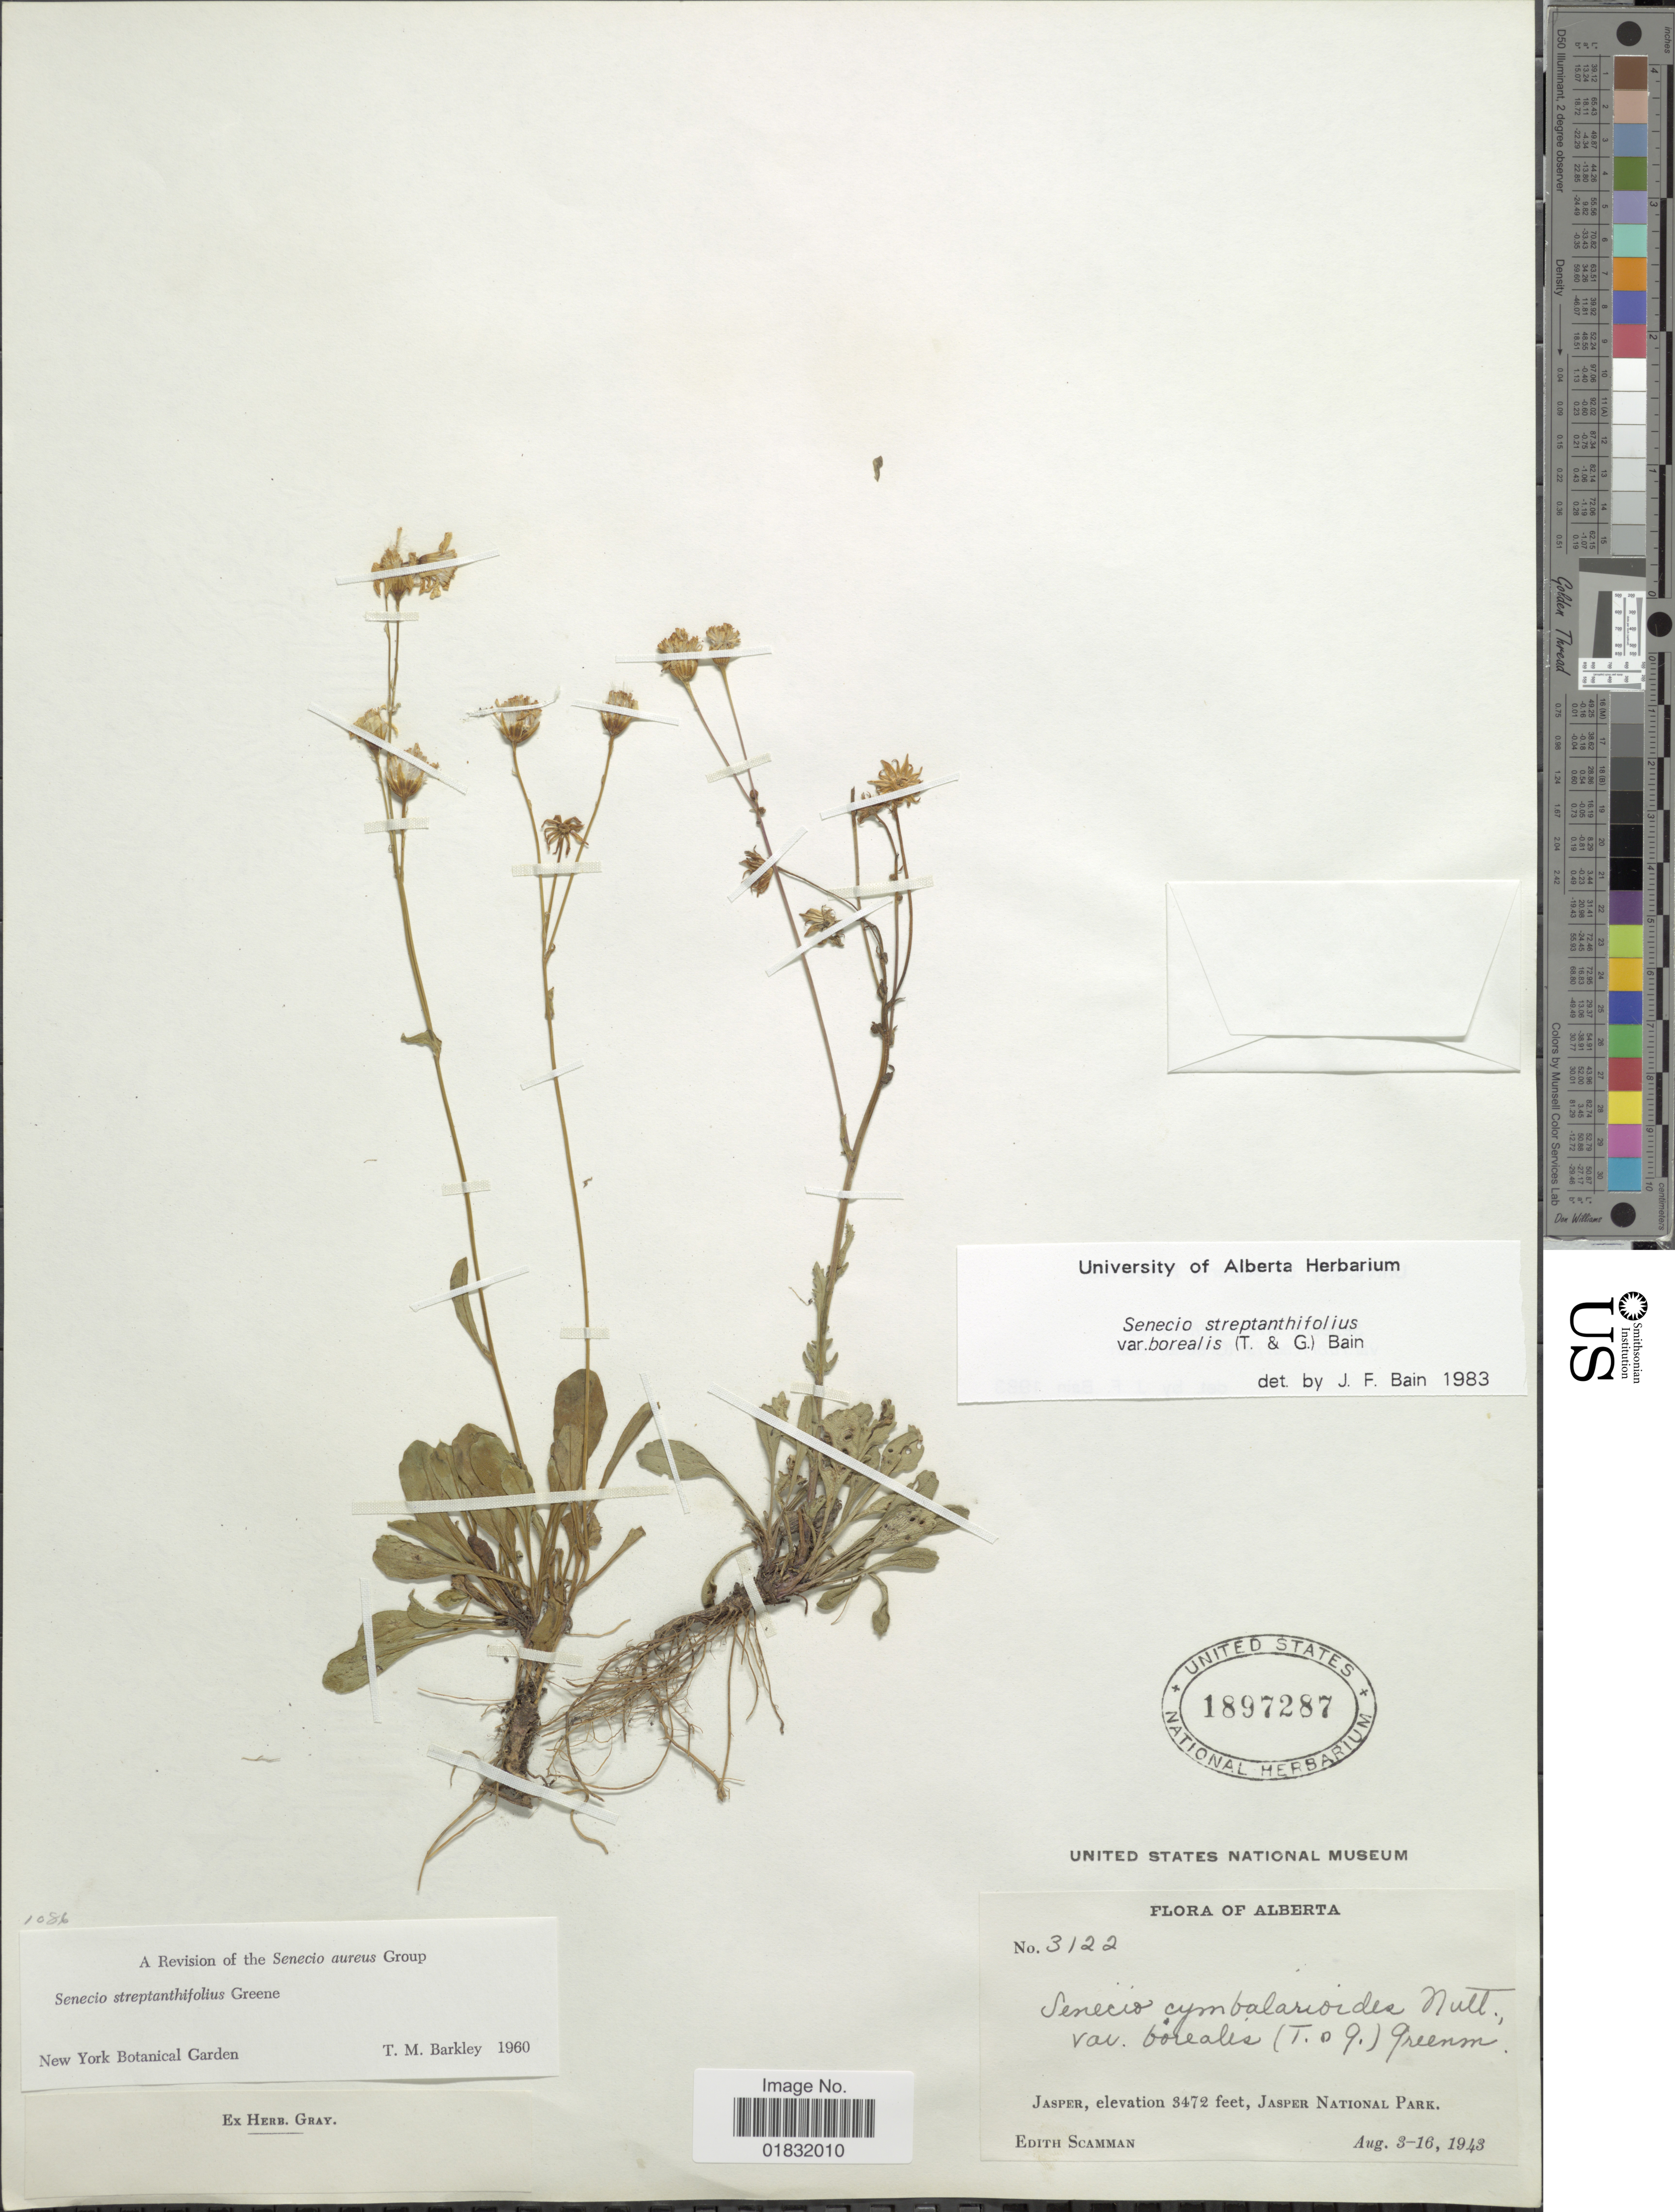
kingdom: Plantae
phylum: Tracheophyta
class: Magnoliopsida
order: Asterales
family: Asteraceae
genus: Packera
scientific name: Packera streptanthifolia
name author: (Greene) W.A. Weber & Á. Löve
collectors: E. Scamman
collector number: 3122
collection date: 1943-08-03/1943-08-16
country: Canada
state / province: Alberta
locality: Jasper, Jasper National Park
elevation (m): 1058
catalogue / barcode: US 1897287